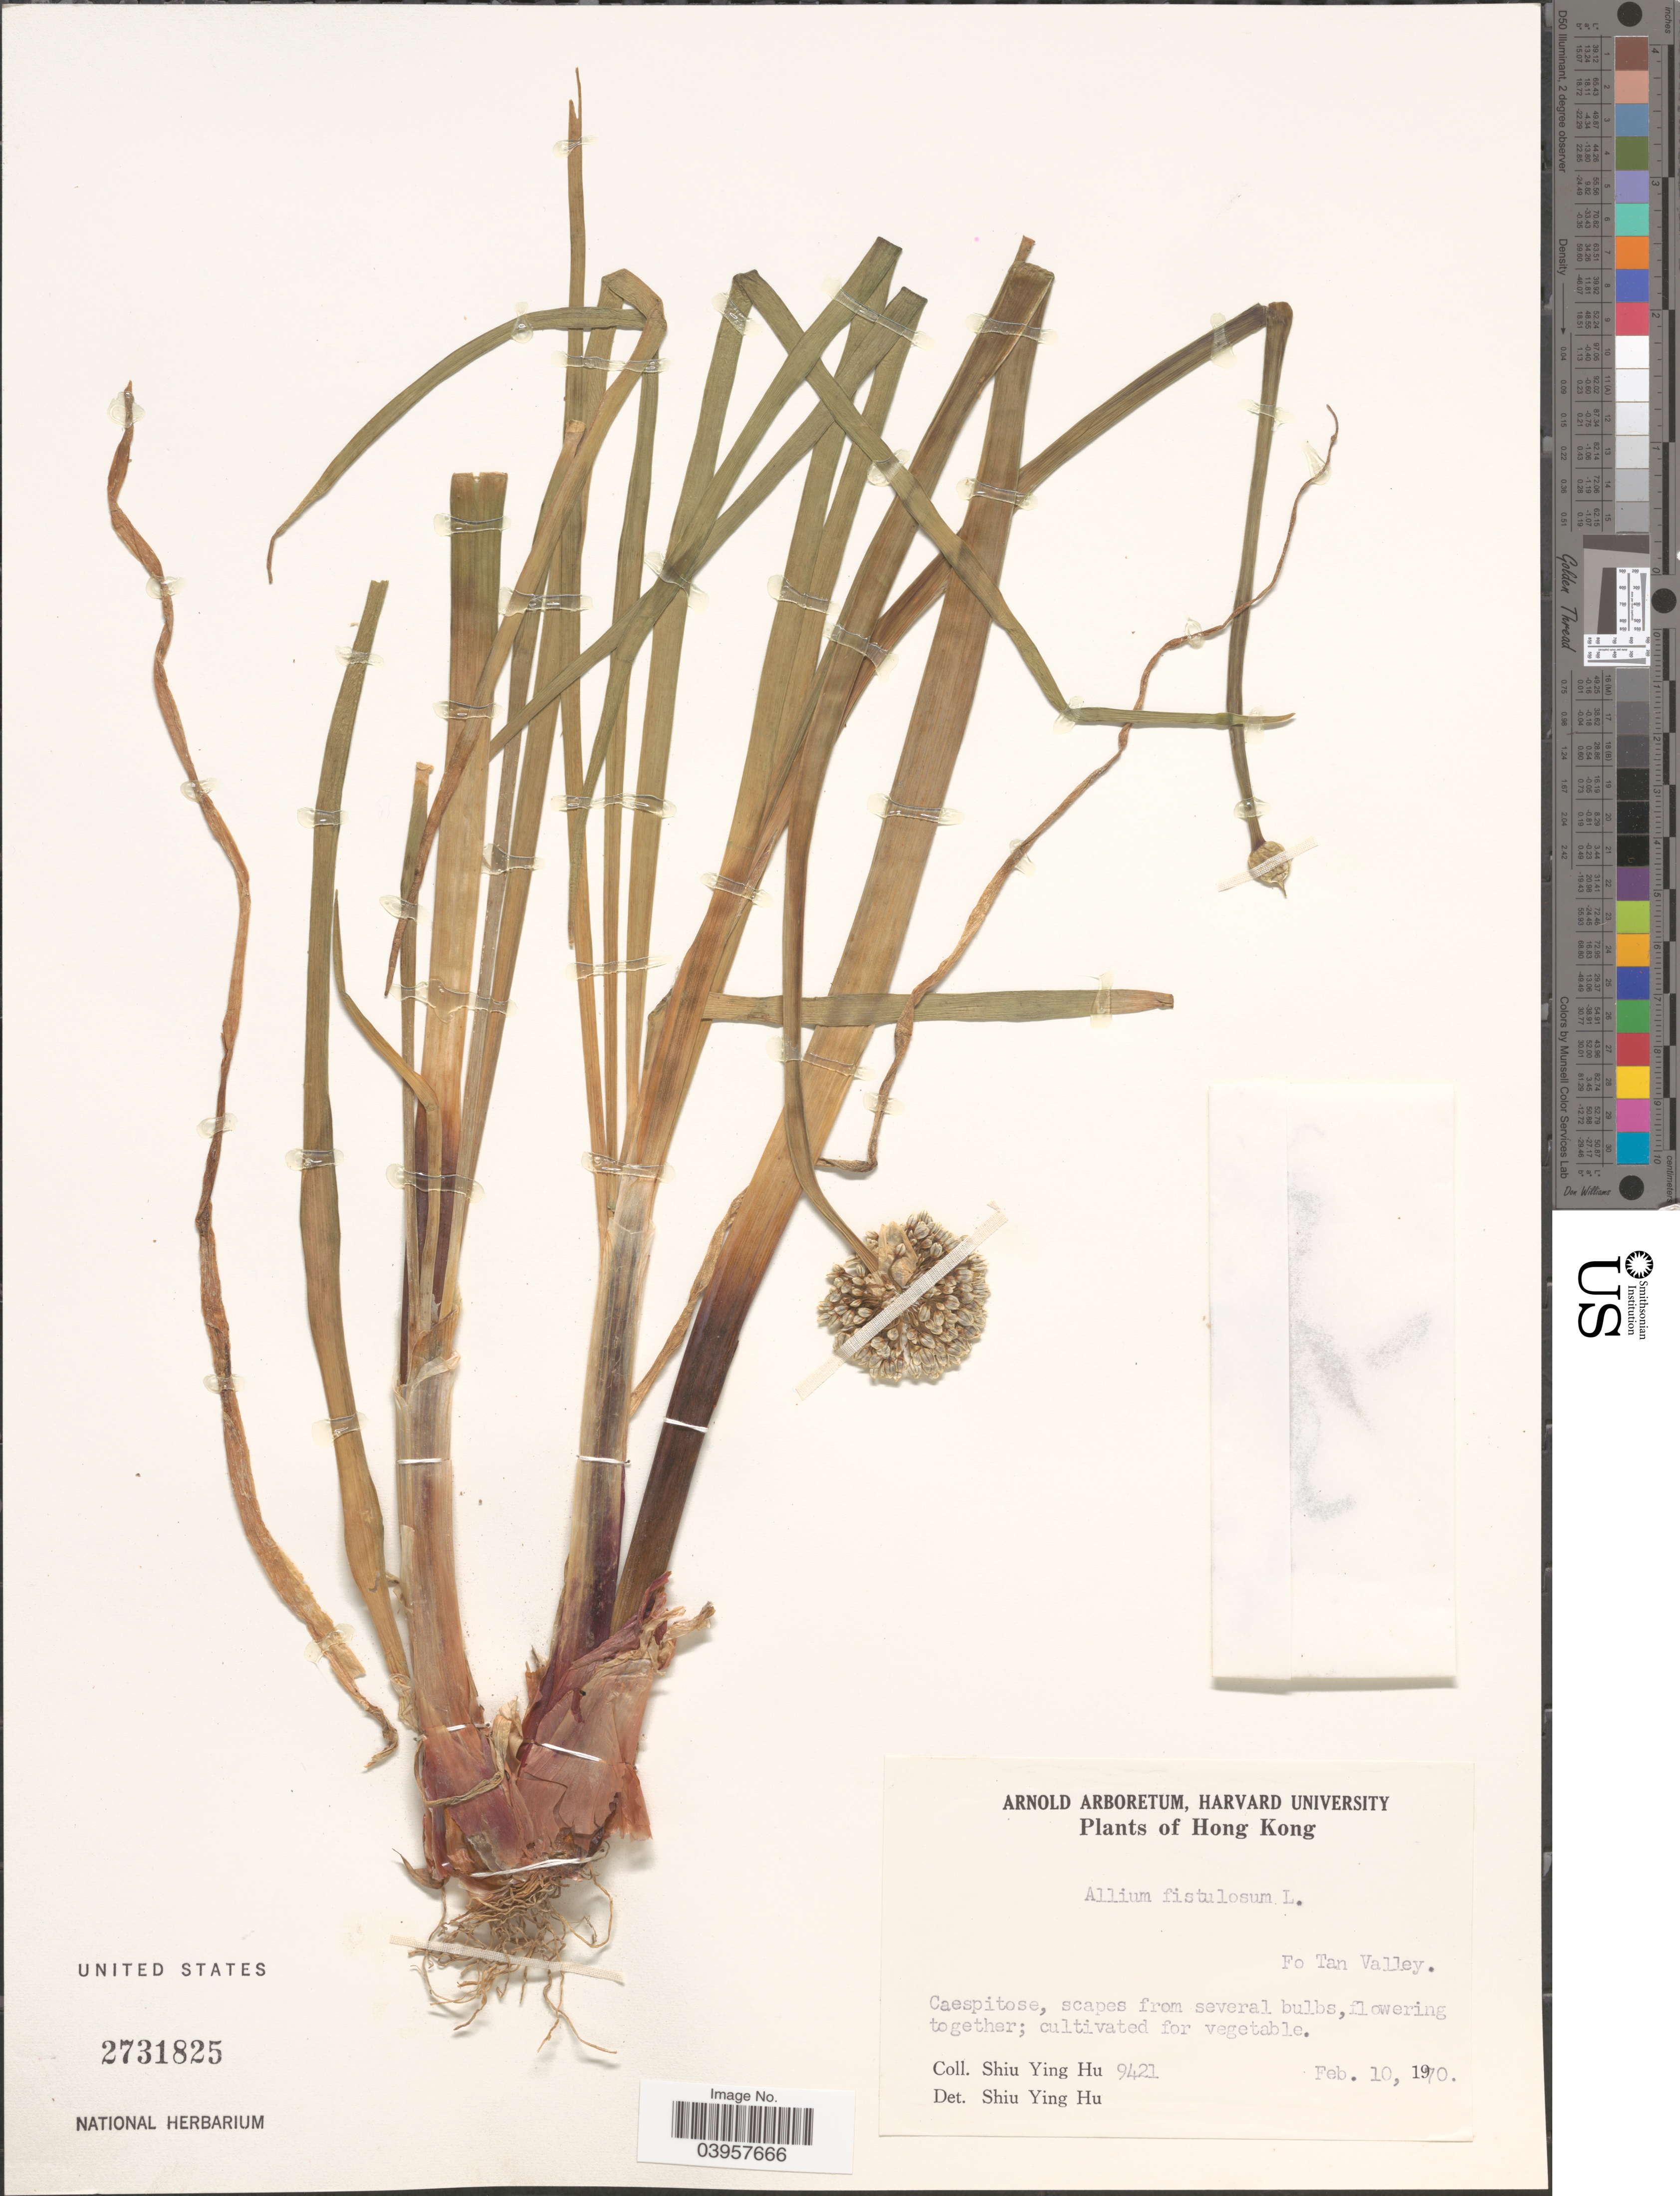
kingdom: Plantae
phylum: Tracheophyta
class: Liliopsida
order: Asparagales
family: Amaryllidaceae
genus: Allium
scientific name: Allium fistulosum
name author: L.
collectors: S. Y. Hu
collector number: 9421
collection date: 1970-02-10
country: China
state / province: Hong Kong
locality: Fo Tan Valley. Cultivated for vegetable.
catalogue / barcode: US 2731825